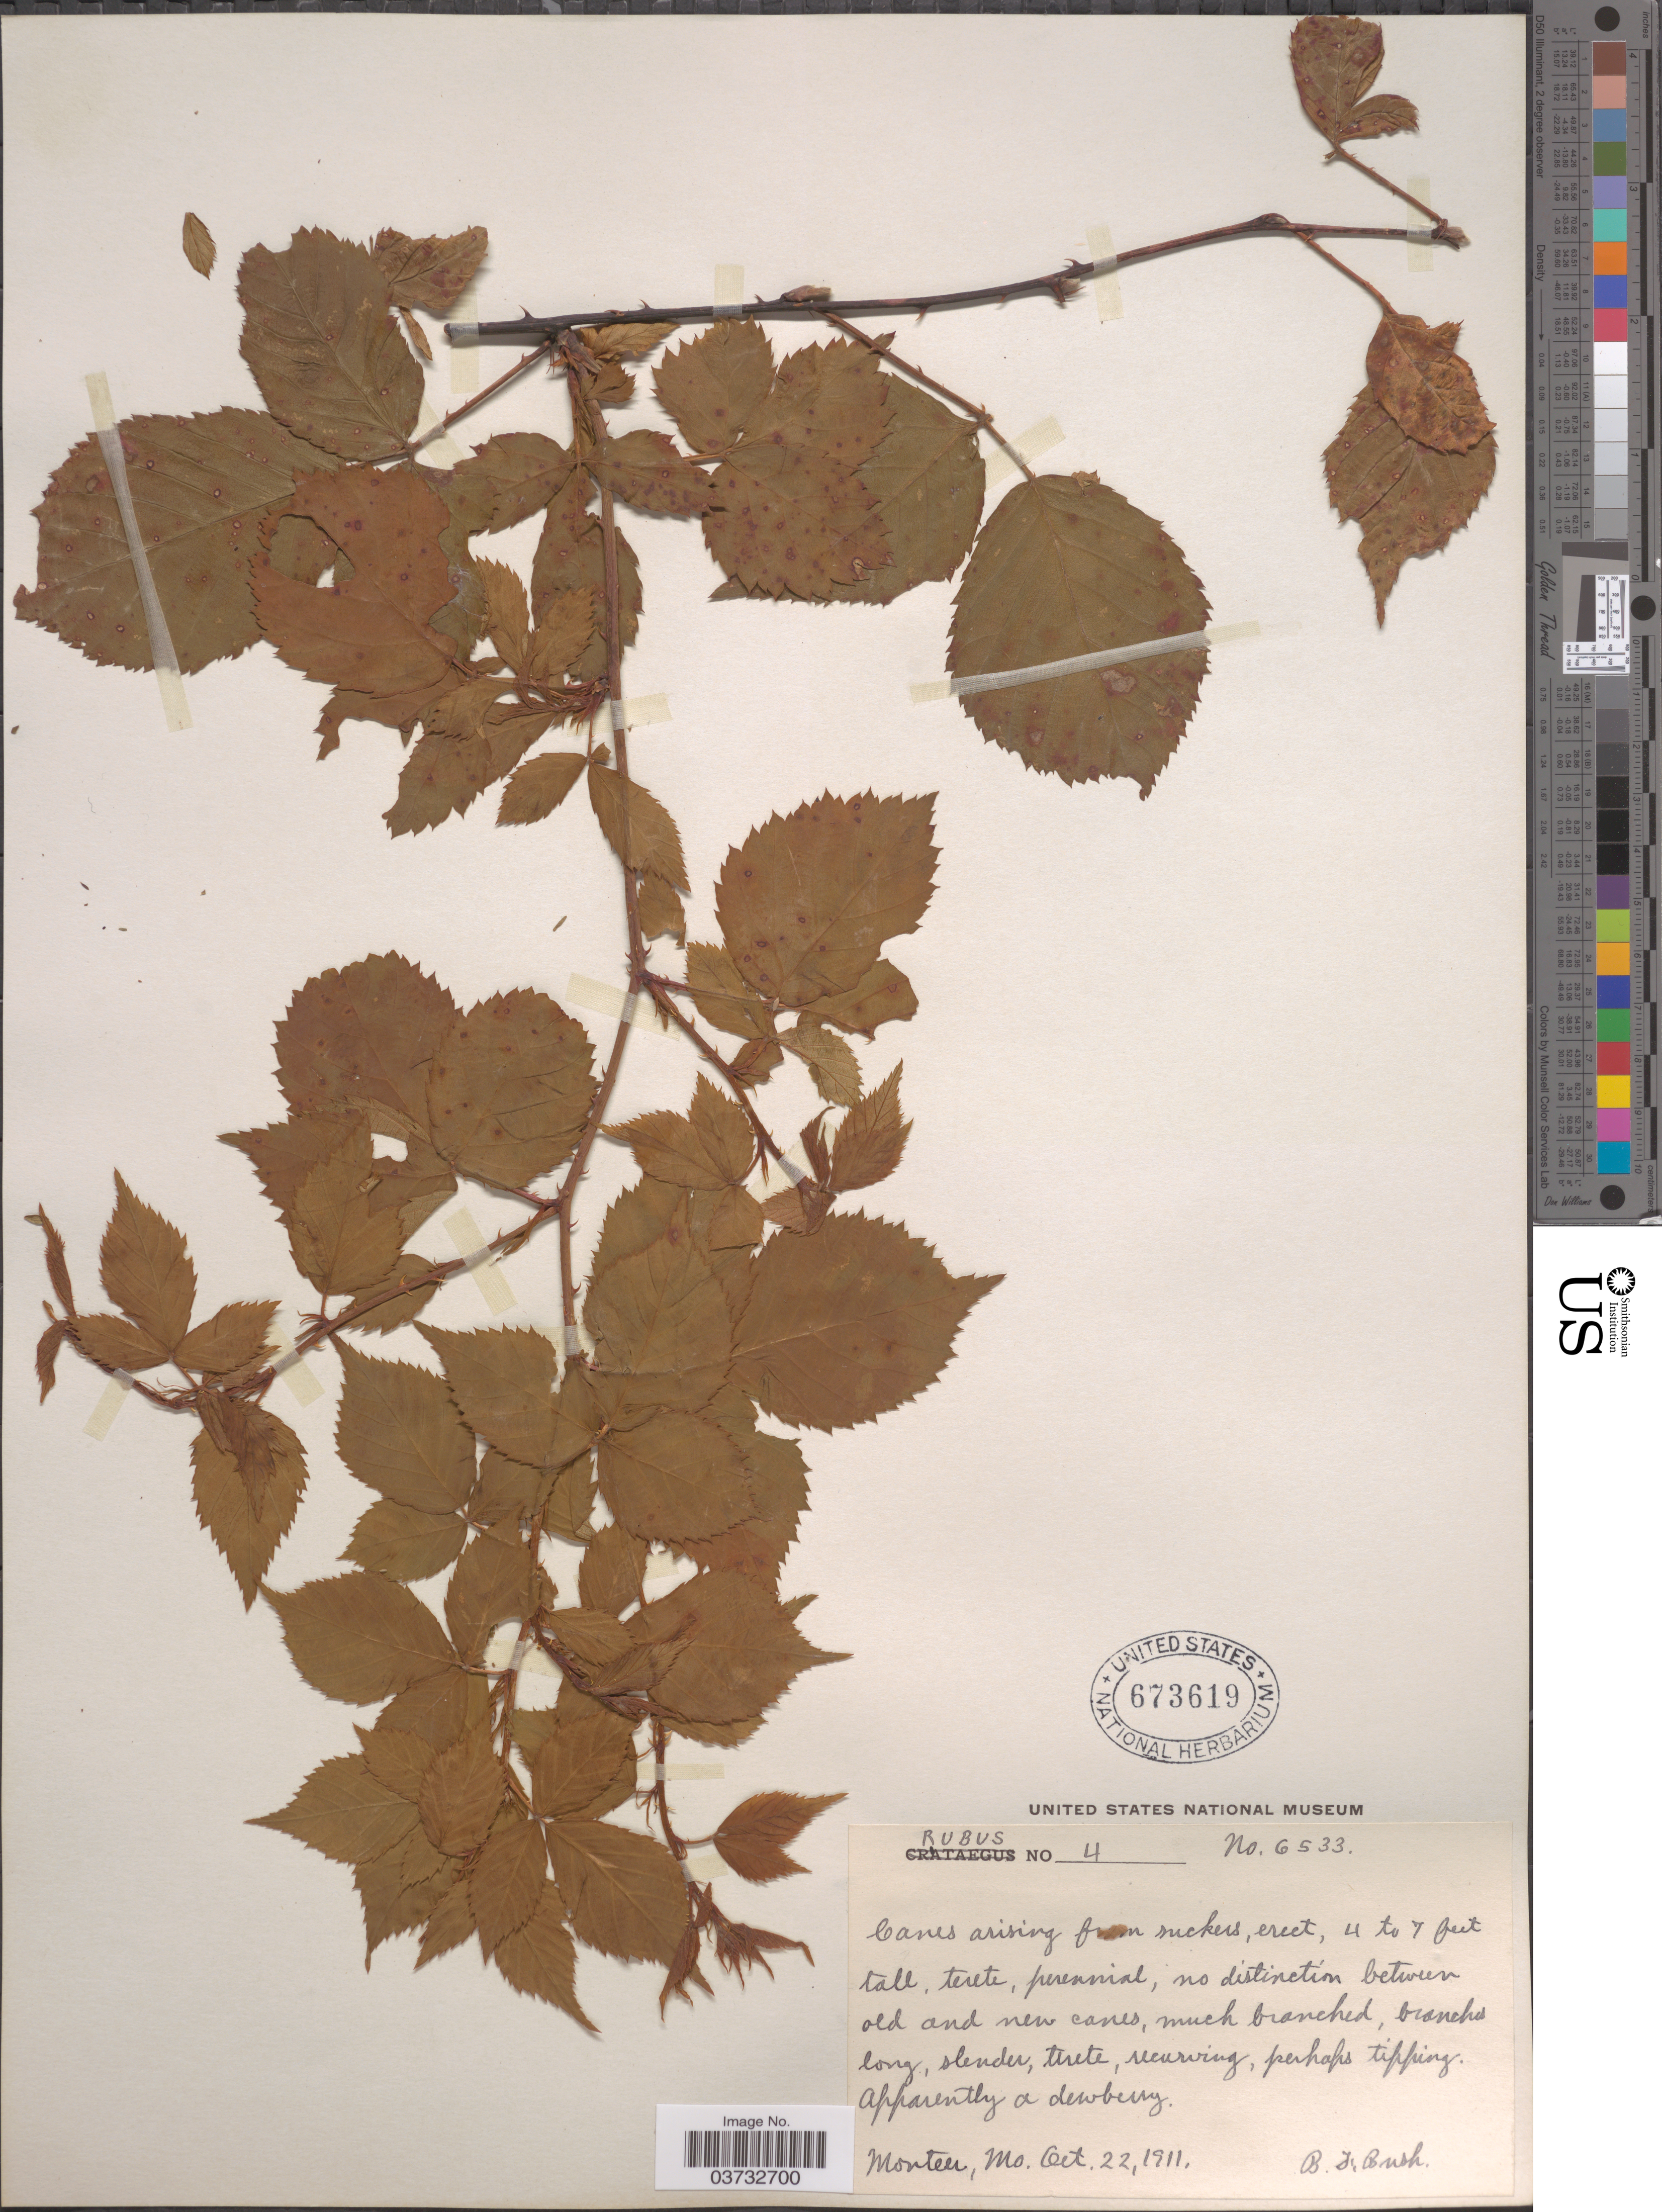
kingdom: Plantae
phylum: Tracheophyta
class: Magnoliopsida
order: Rosales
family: Rosaceae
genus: Rubus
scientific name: Rubus sp.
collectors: B. F. Bush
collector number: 4/6533?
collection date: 1911-10-22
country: United States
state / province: Missouri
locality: Montier.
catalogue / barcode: US 673619